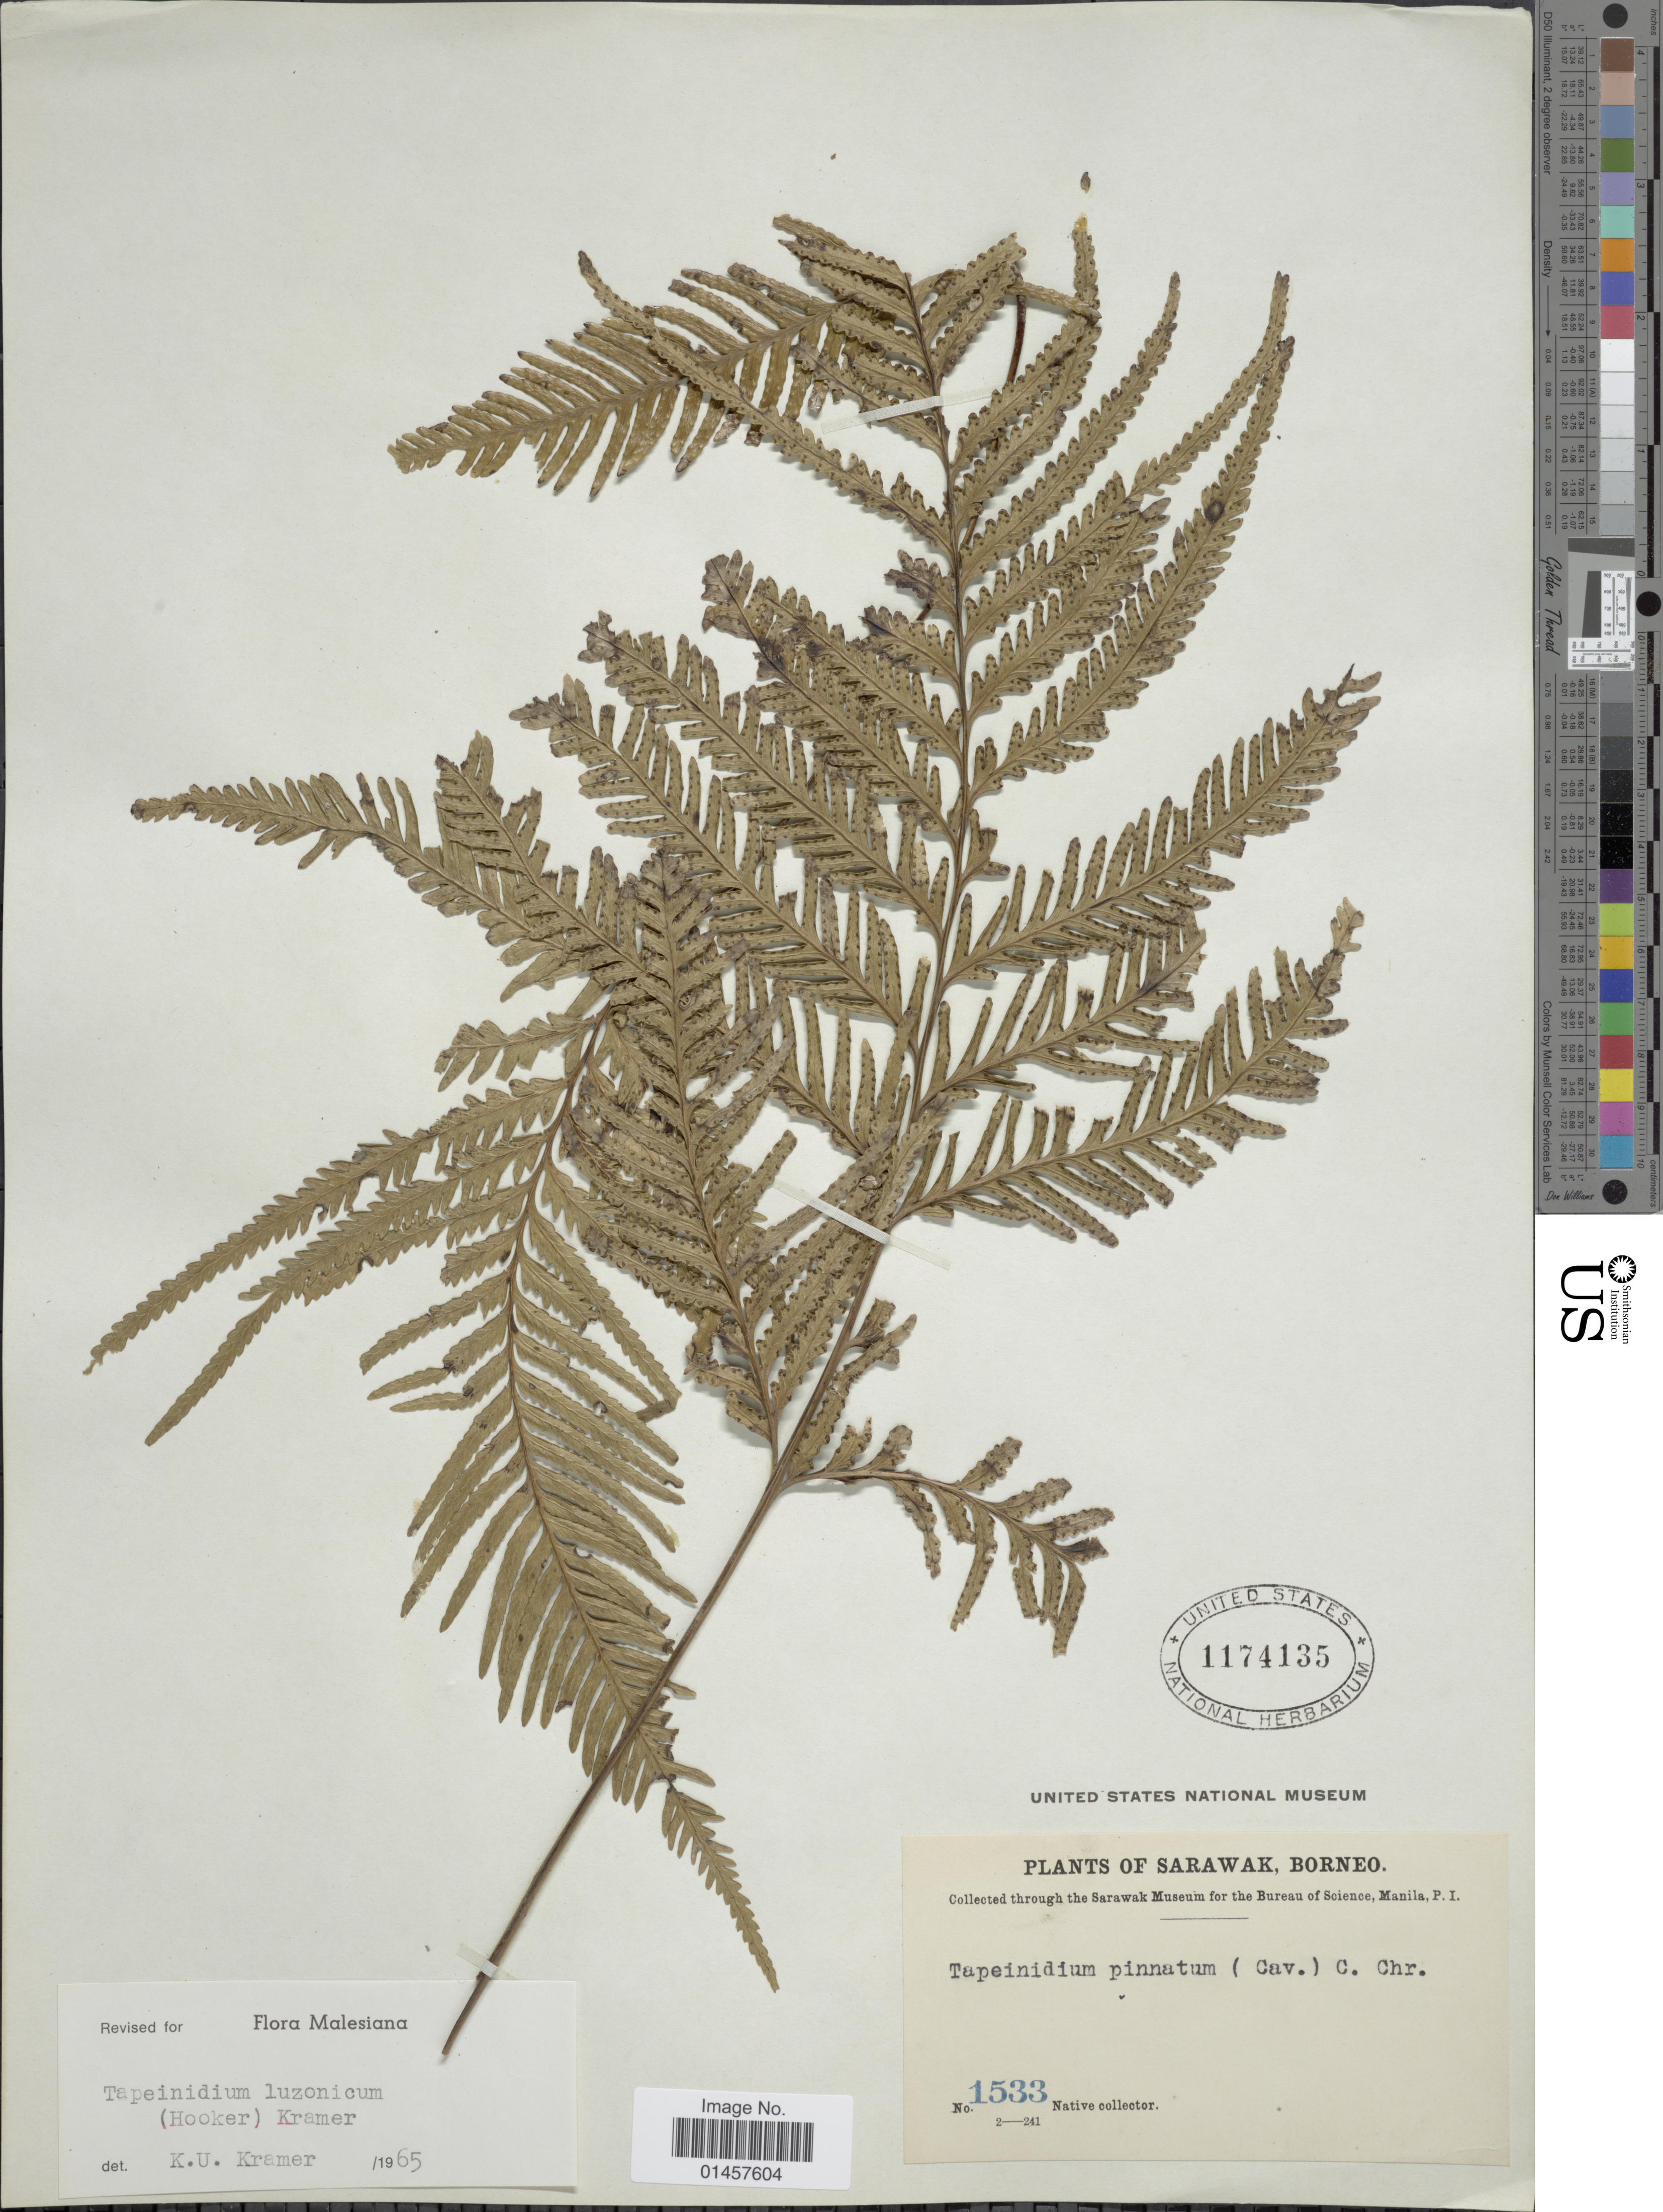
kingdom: Plantae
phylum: Tracheophyta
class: Polypodiopsida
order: Polypodiales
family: Lindsaeaceae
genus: Tapeinidium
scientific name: Tapeinidium luzonicum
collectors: Native collector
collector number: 1533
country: Malaysia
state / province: Sarawak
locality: Sarawak Borneo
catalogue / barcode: US 1174135